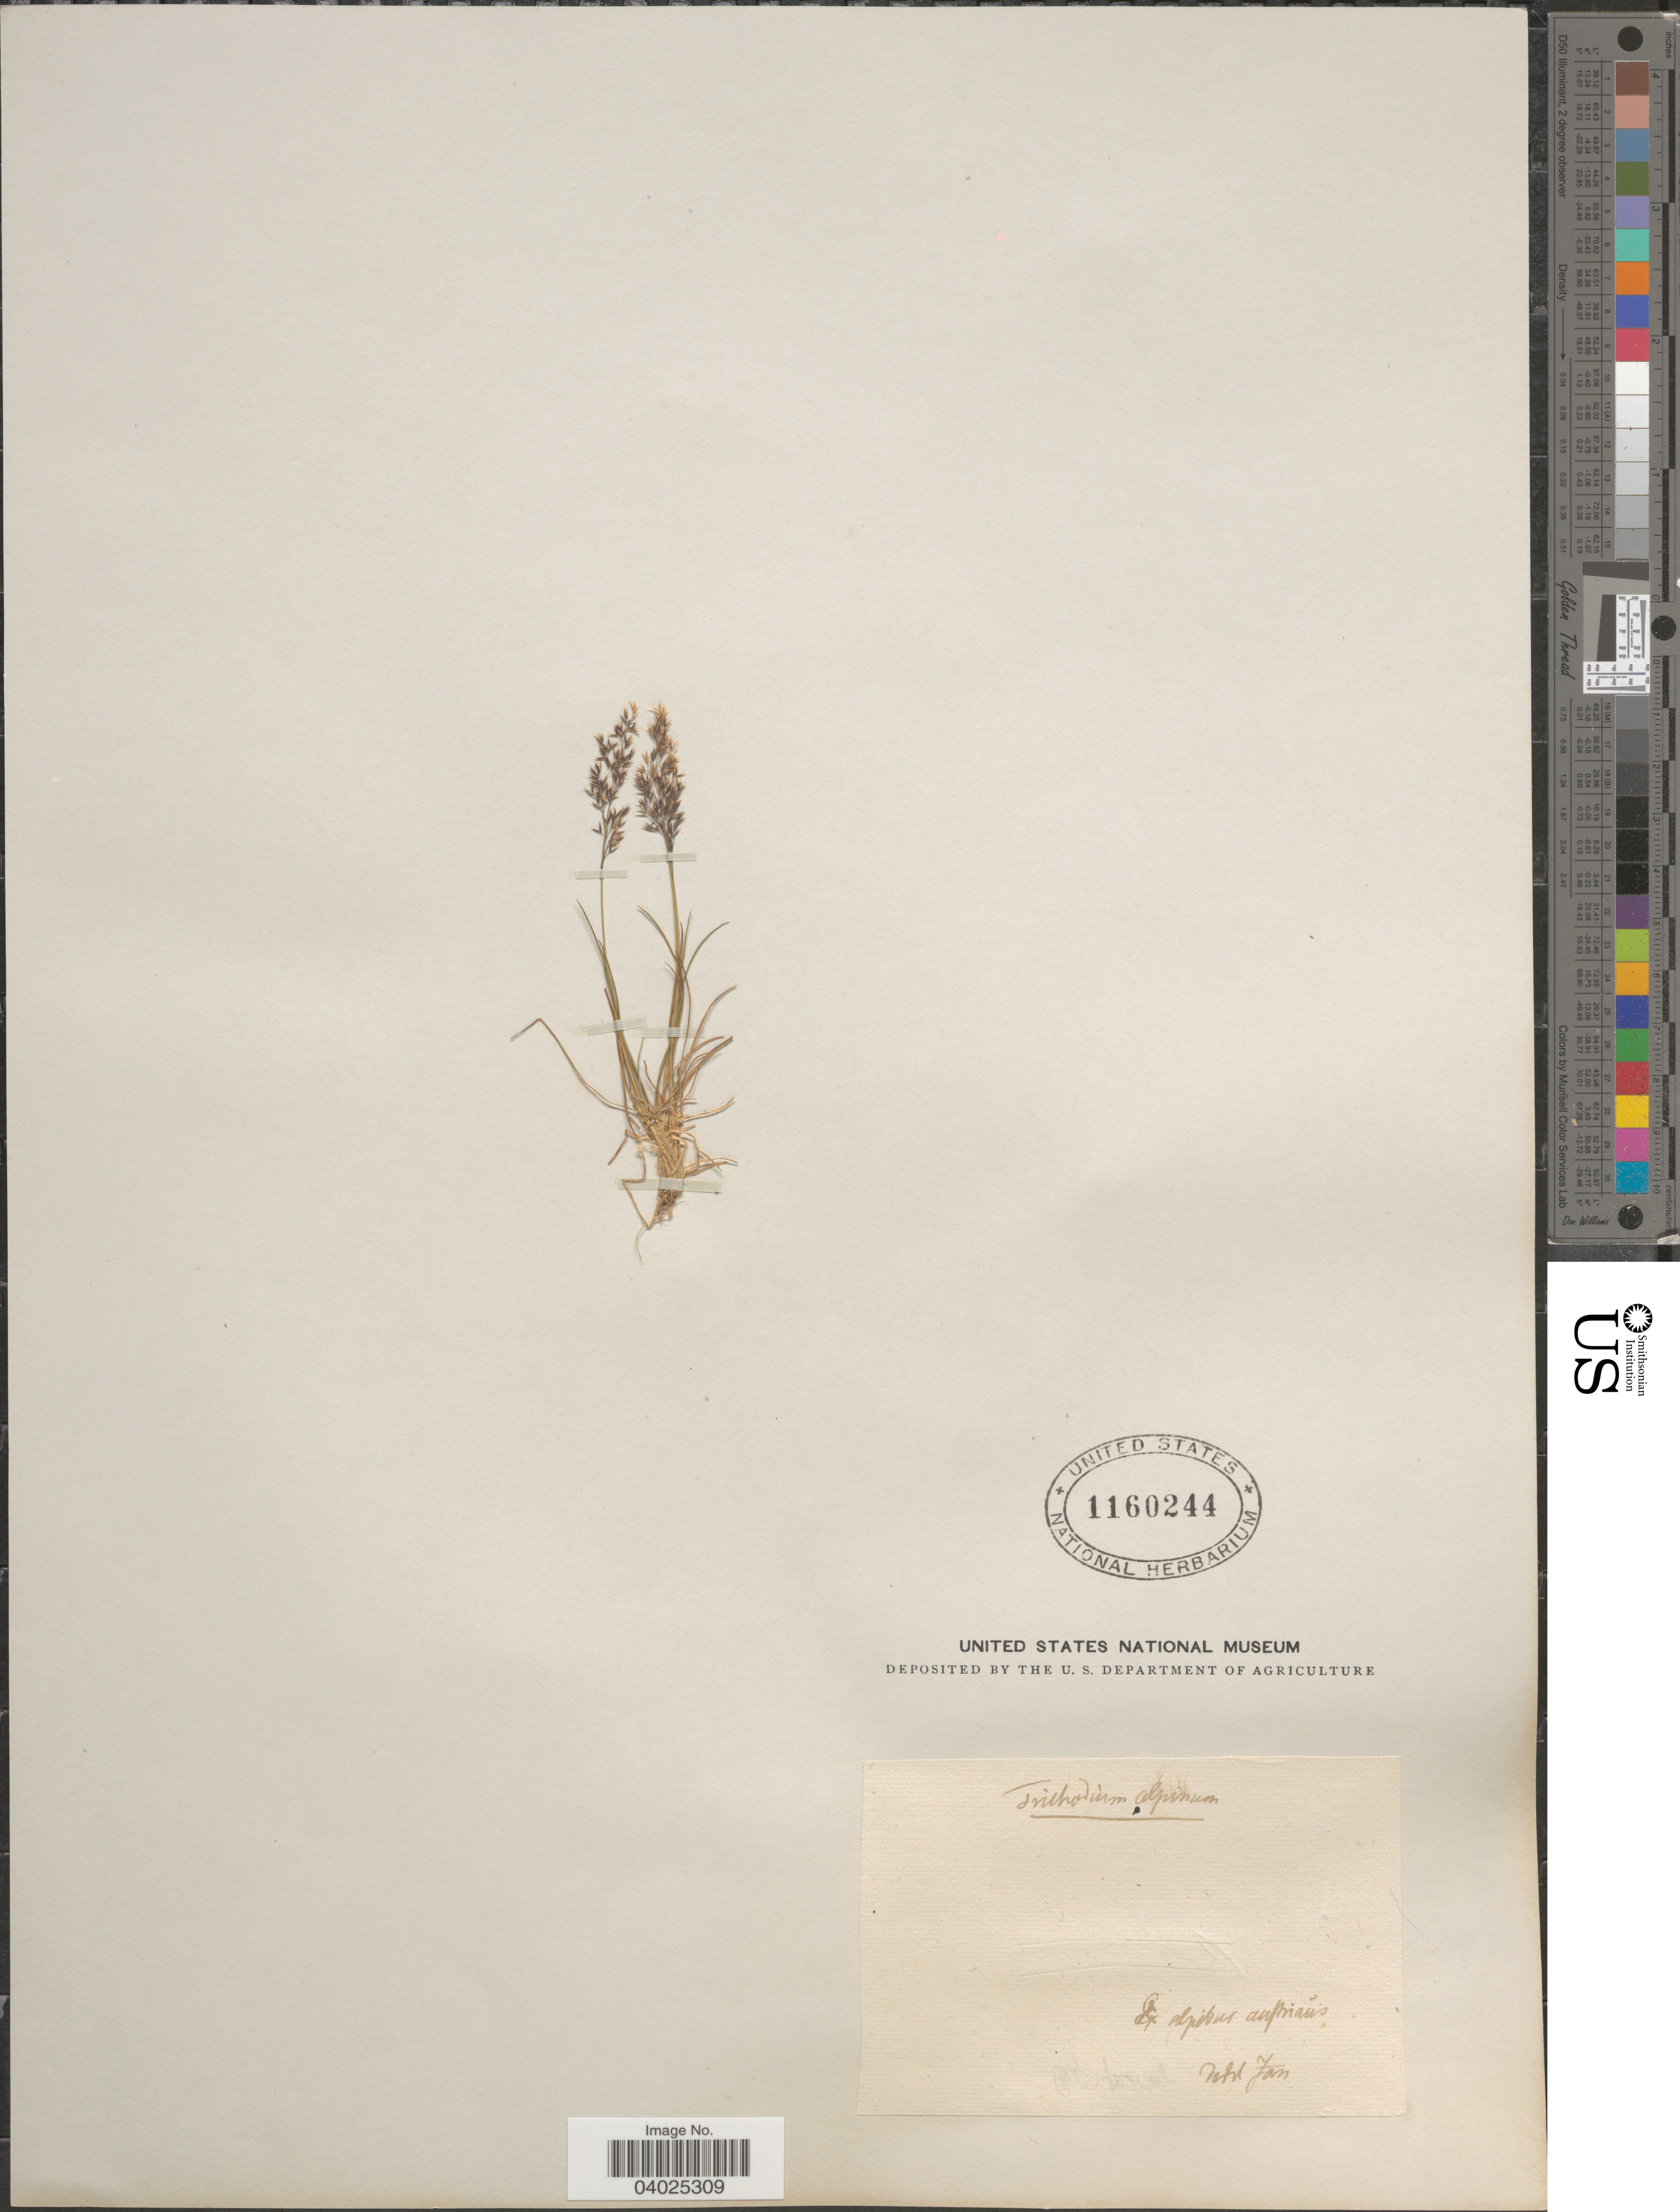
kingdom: Plantae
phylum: Tracheophyta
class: Liliopsida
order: Poales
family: Poaceae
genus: Alpagrostis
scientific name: Alpagrostis alpina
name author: (Scop.) P.M. Peterson et al.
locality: Ex. alpibus aupiaús [interpreted].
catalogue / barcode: US 1160244